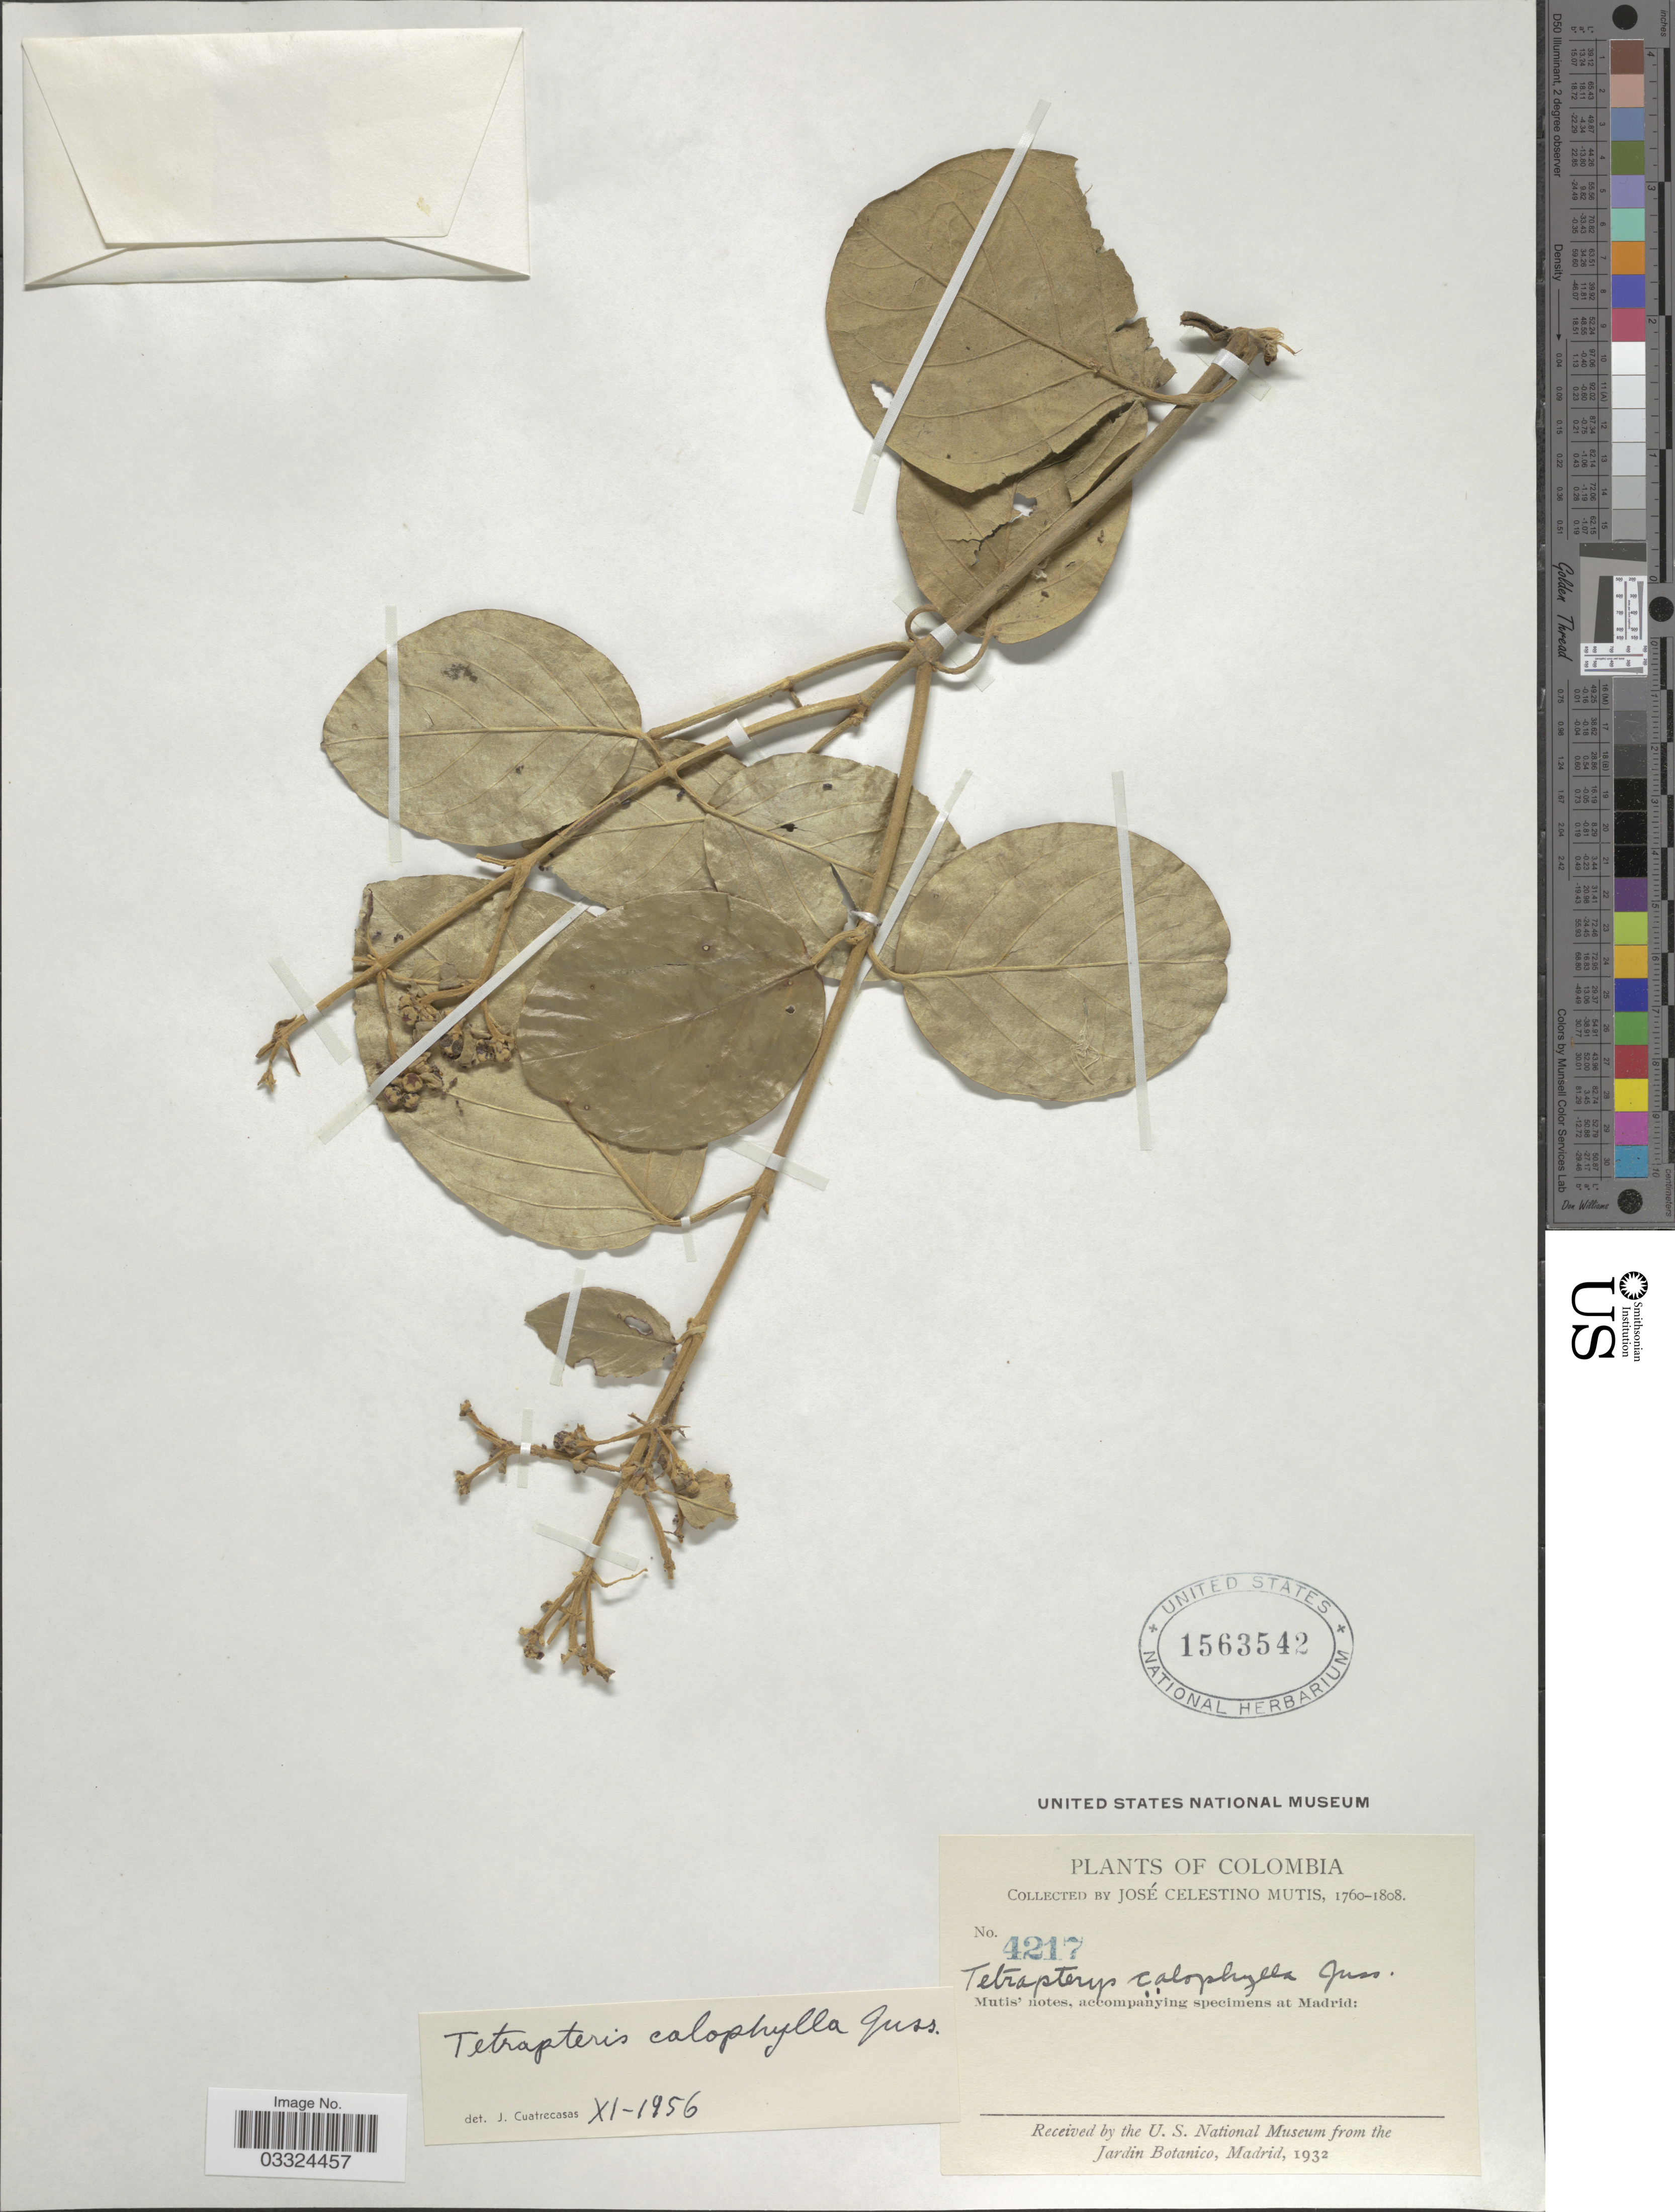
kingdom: Plantae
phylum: Tracheophyta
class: Magnoliopsida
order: Malpighiales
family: Malpighiaceae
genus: Tetrapterys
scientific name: Tetrapterys calophylla var. glabrifolia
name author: Griseb.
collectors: J. C. B. Mutis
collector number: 4217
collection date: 1760/1808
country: Colombia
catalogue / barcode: US 1563542